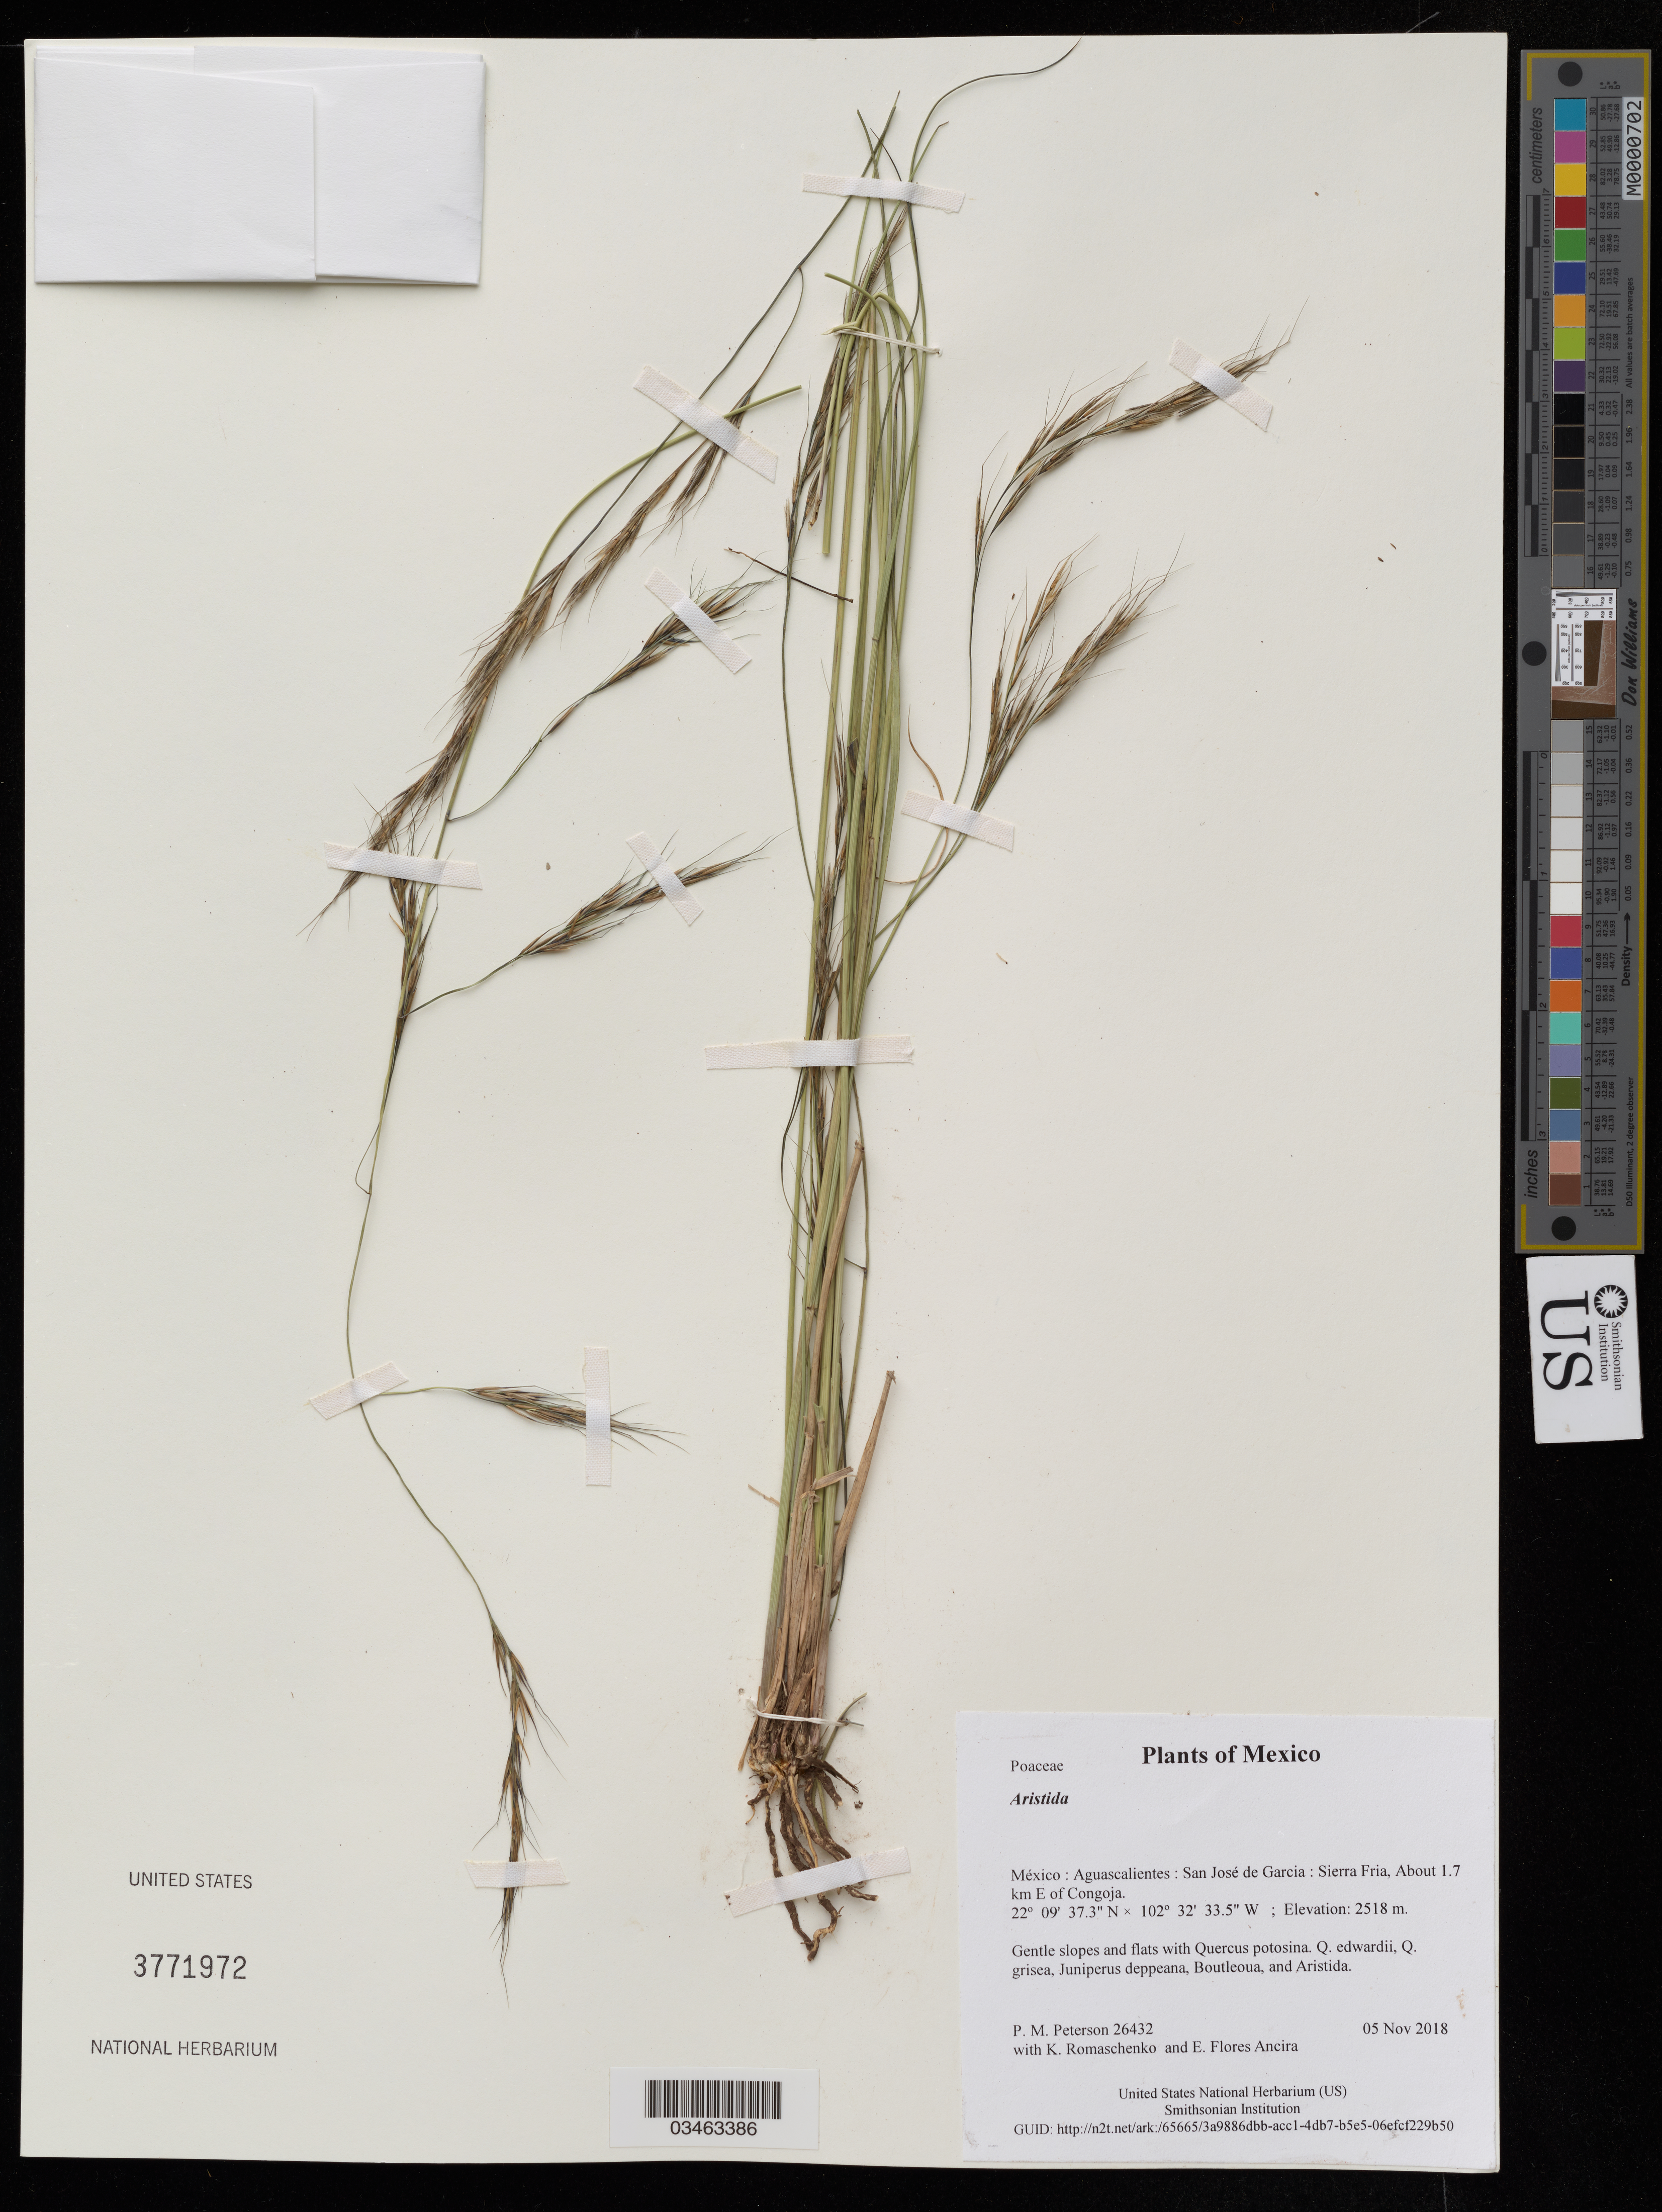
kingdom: Plantae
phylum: Tracheophyta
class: Liliopsida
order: Poales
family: Poaceae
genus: Aristida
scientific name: Aristida sp.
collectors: P. M. Peterson, K. Romaschenko & E. Flores Ancira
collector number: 26432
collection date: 2018-11-05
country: México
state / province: Aguascalientes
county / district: San José de Garcia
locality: Sierra Fria, About 1.7 km E of Congoja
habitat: Gentle slopes and flats with Quercus potosina. Q. edwardii, Q. grisea, Juniperus deppeana, Boutleoua, and Aristida.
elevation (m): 2518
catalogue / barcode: US 3771972